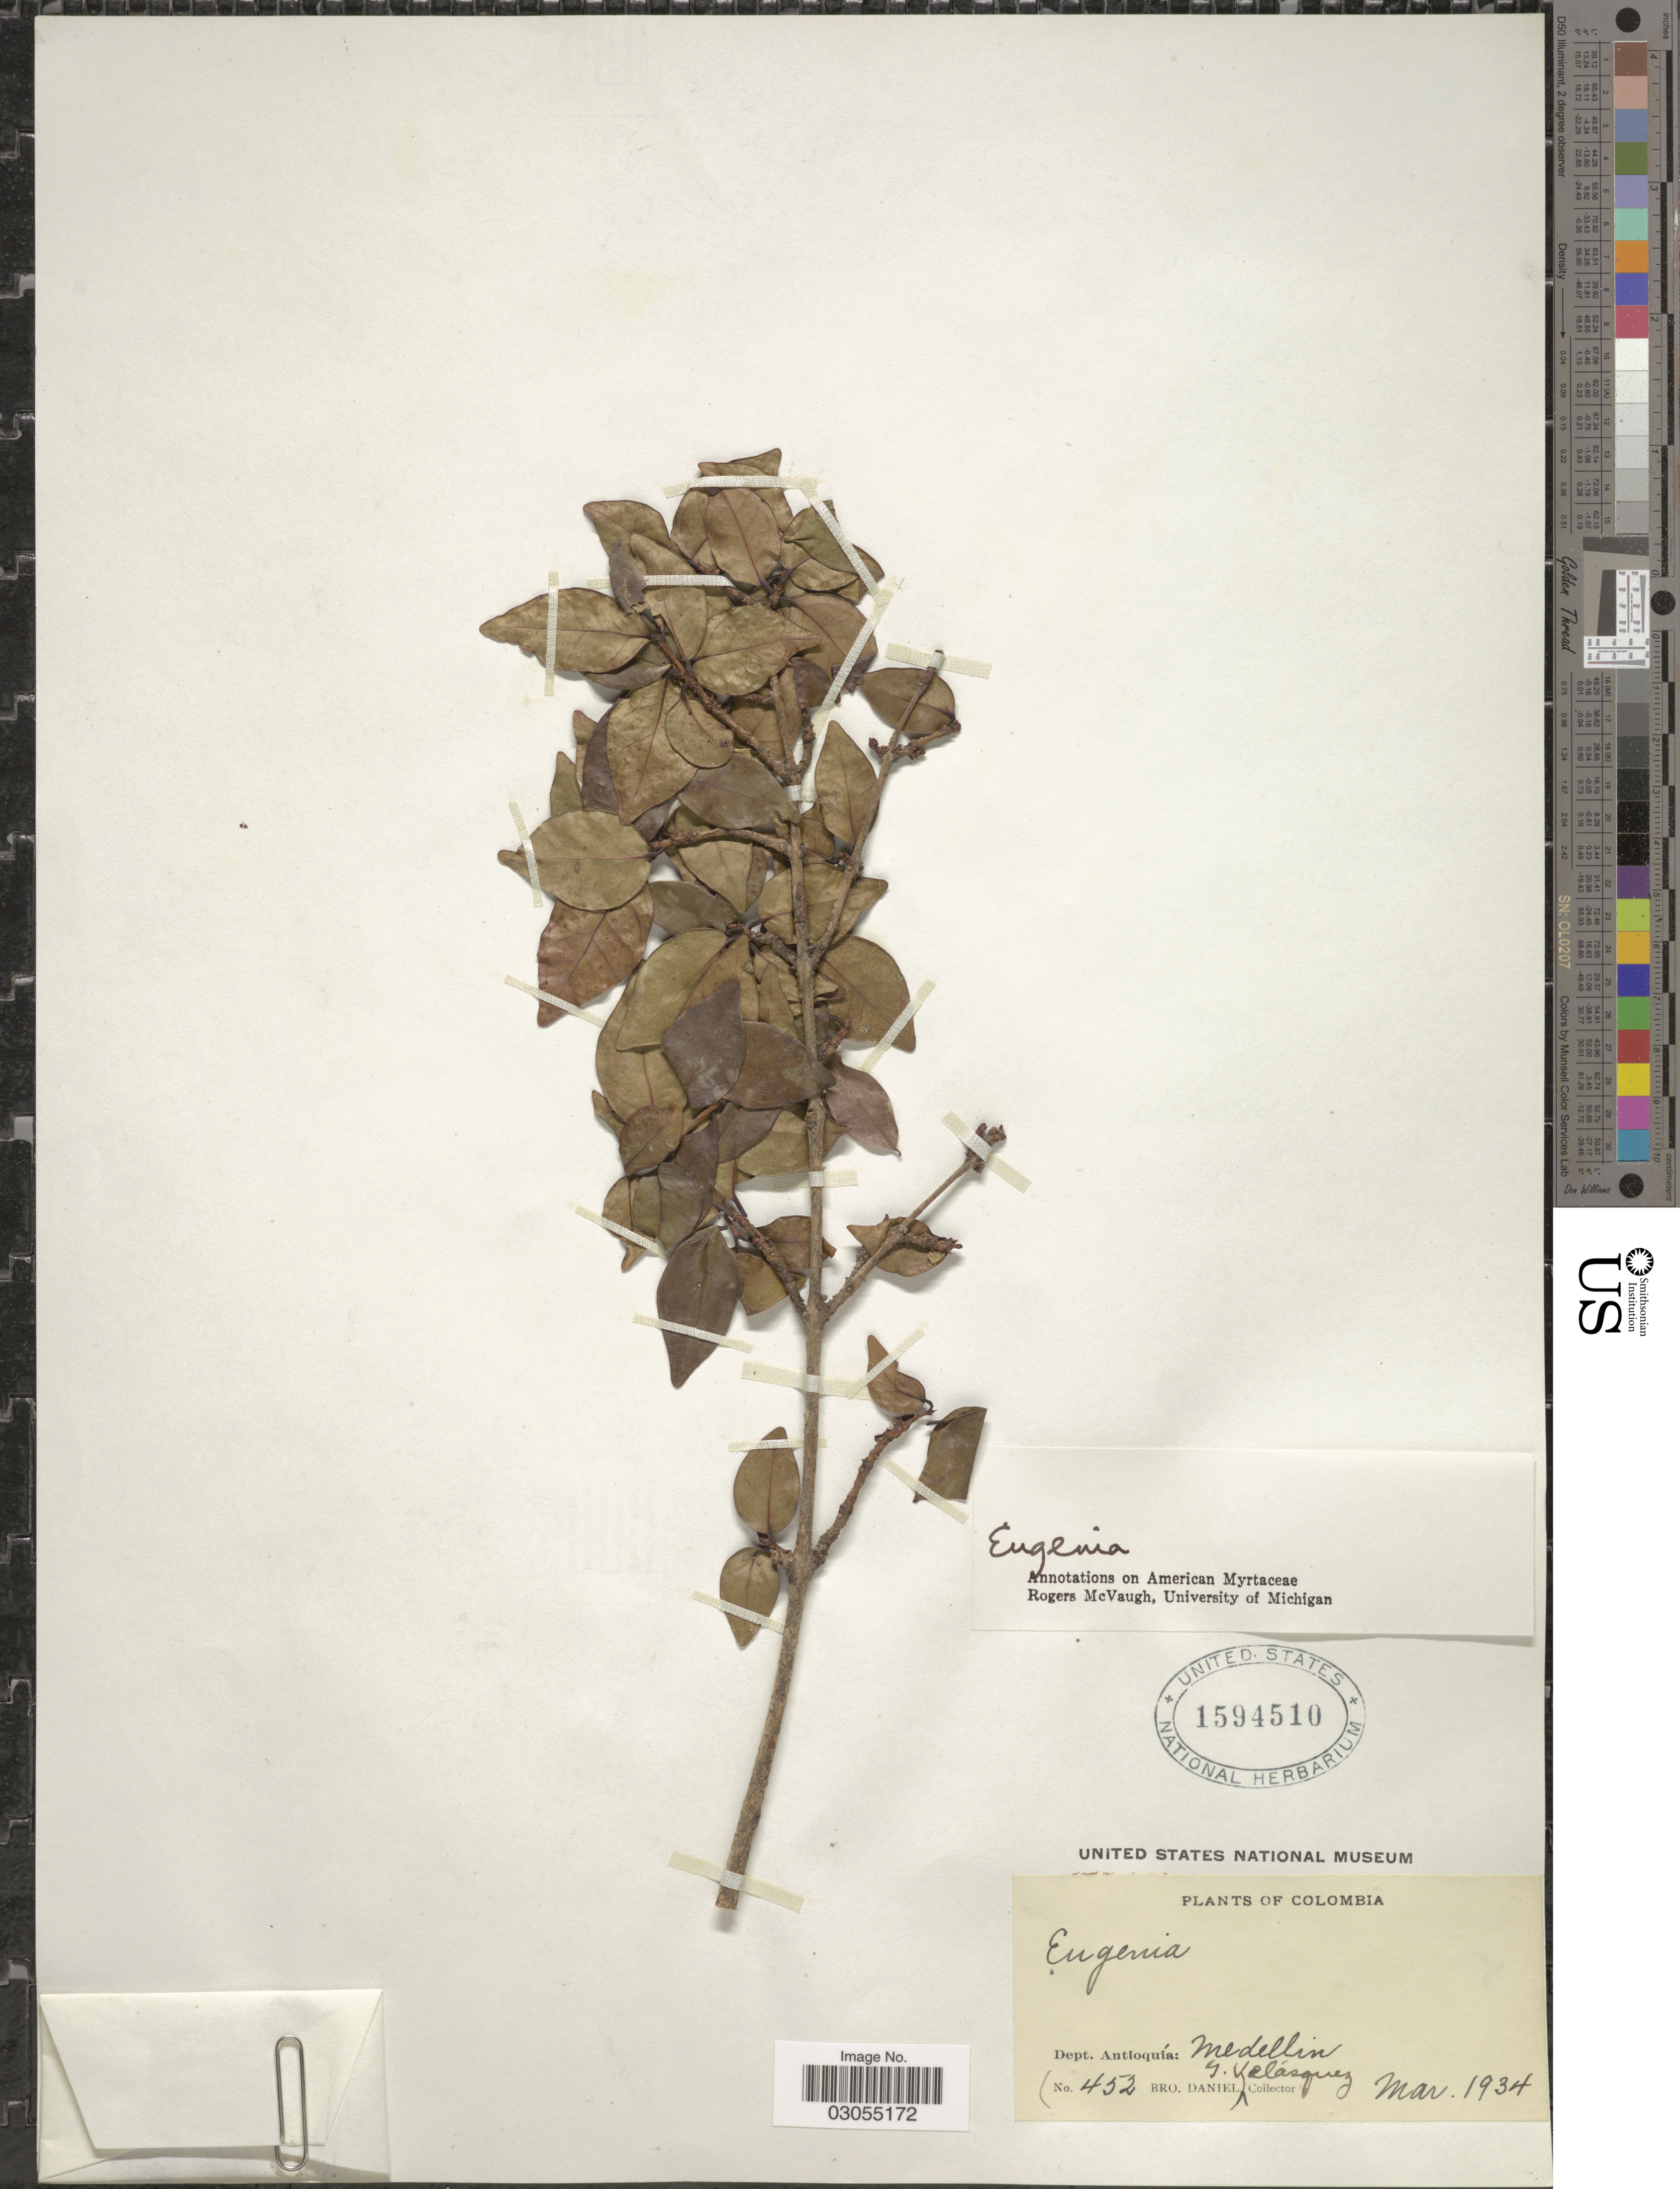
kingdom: Plantae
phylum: Tracheophyta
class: Magnoliopsida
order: Myrtales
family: Myrtaceae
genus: Eugenia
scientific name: Eugenia sp.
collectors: Bro. Daniel & G. Velasquez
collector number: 452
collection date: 1934-03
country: Colombia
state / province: Antioquia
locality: Dept. Antioquía: Medellin.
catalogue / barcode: US 1594510